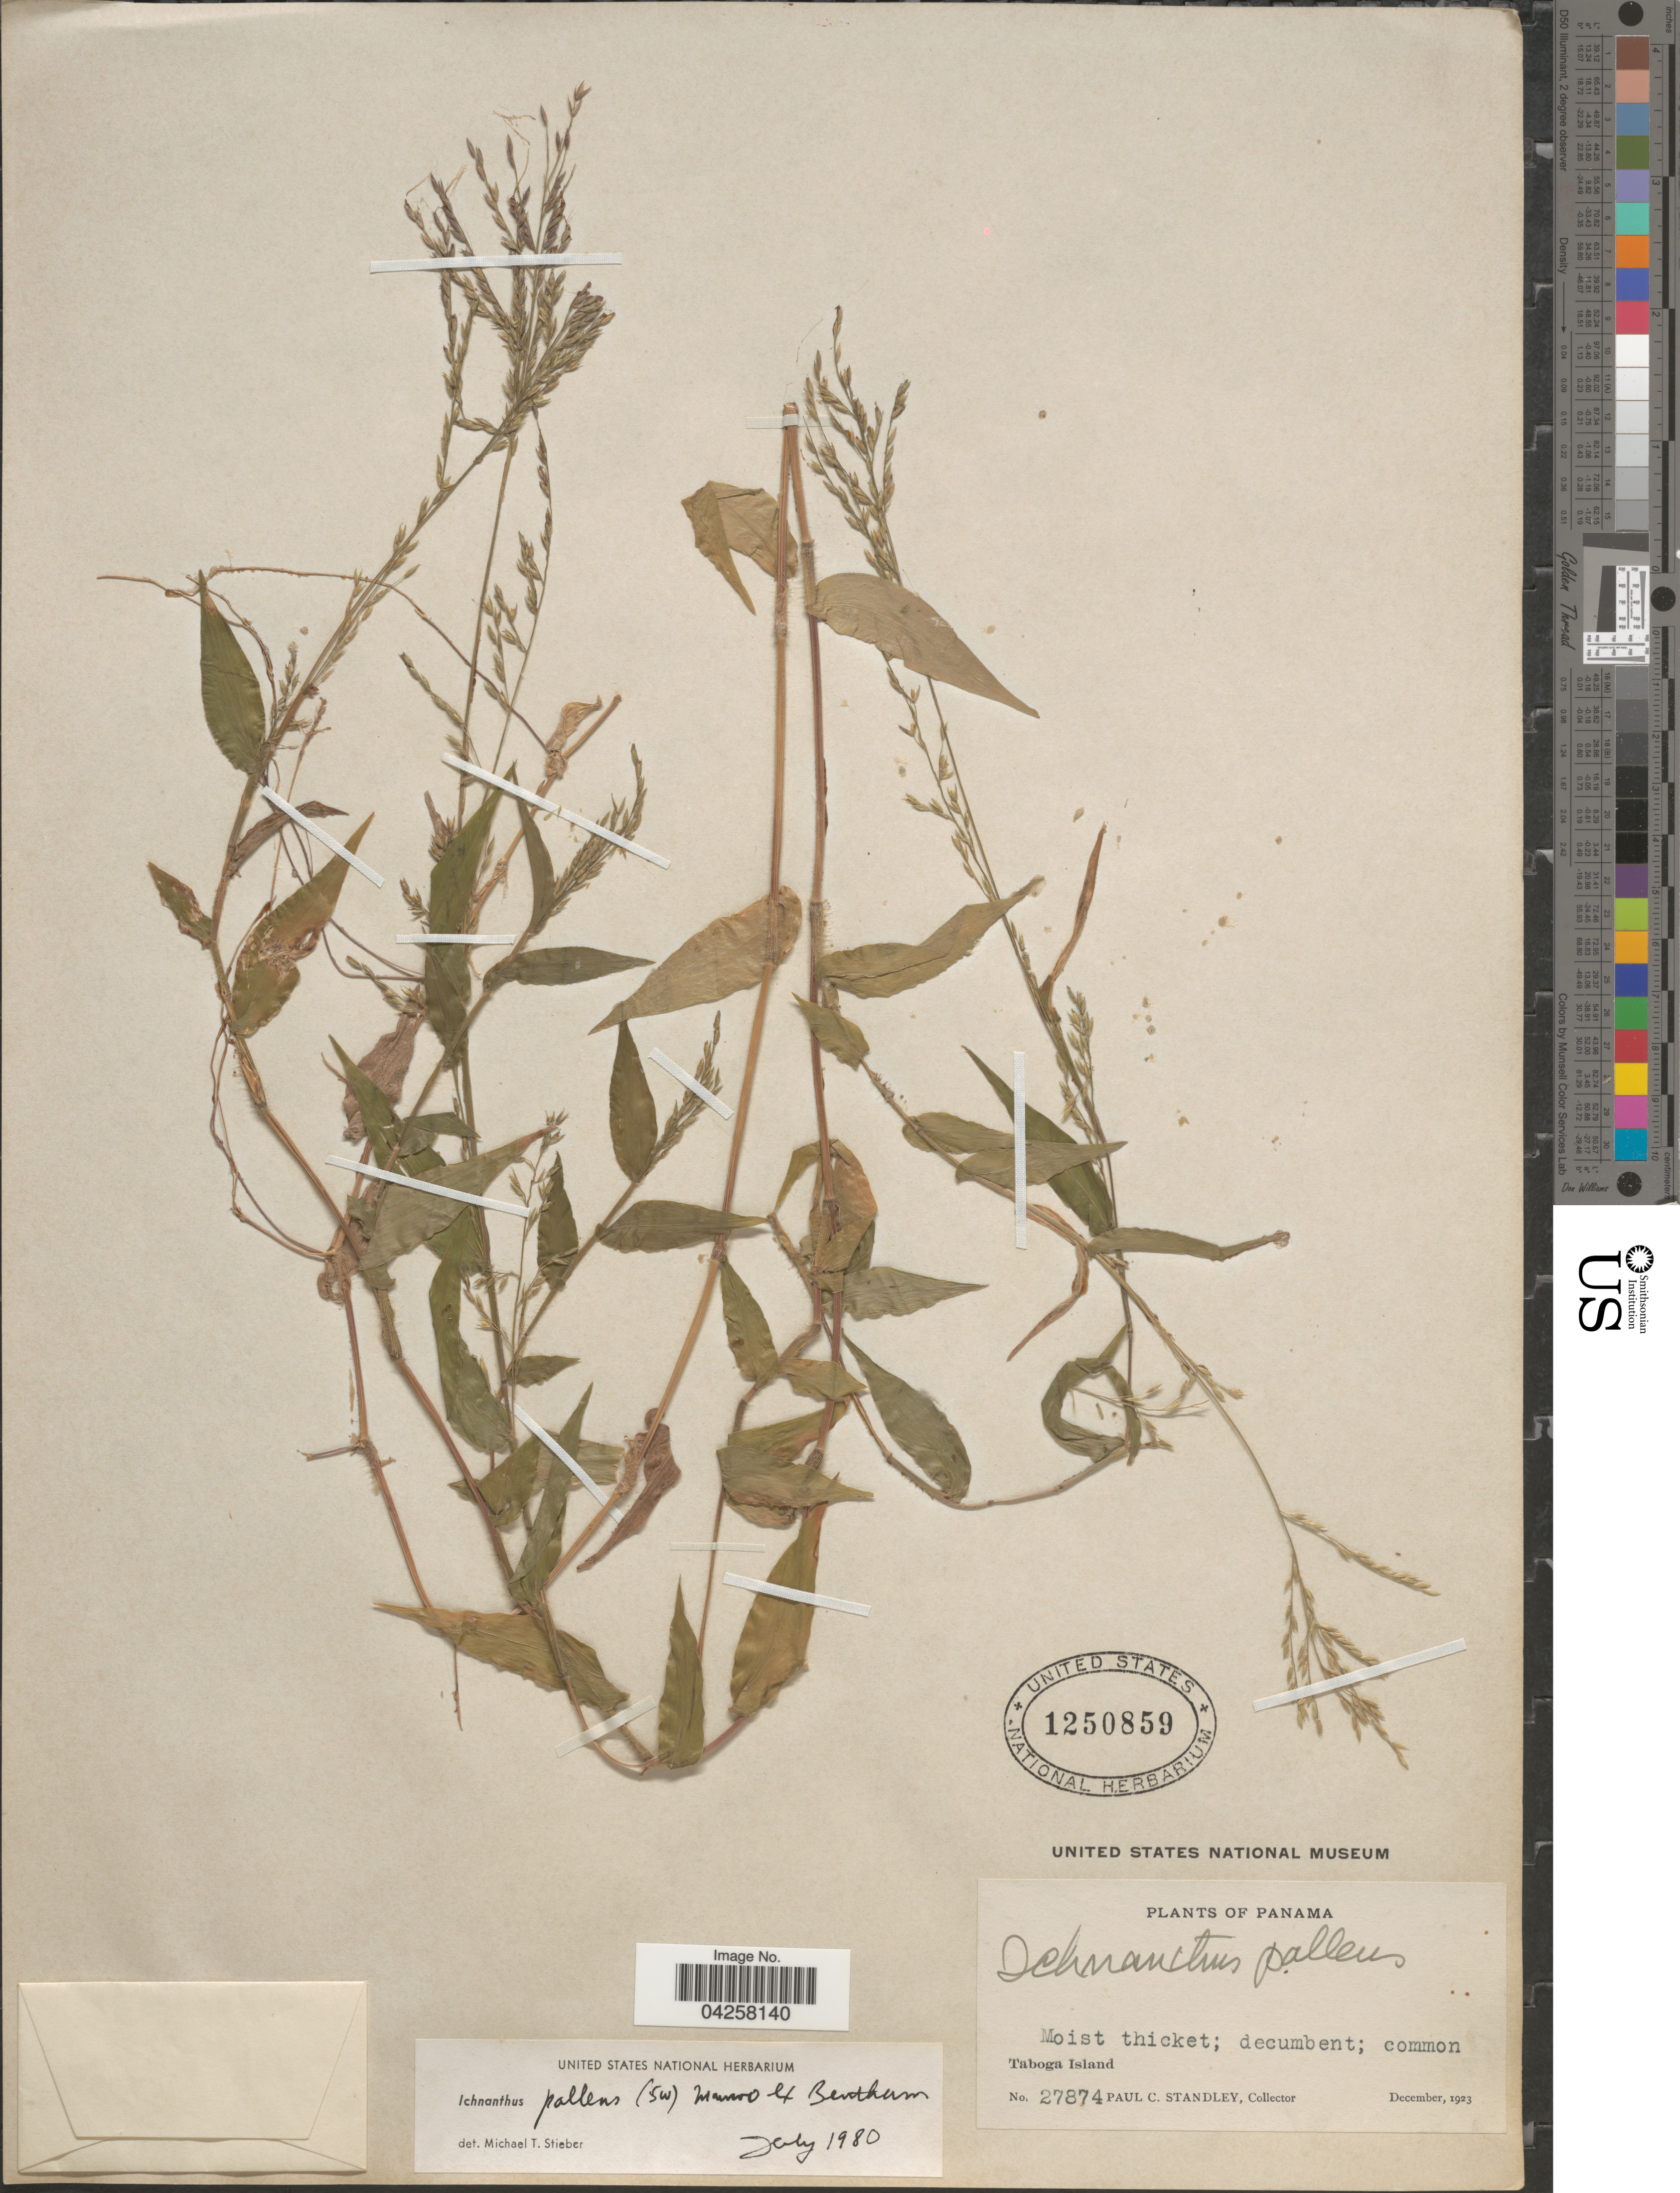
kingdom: Plantae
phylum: Tracheophyta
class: Liliopsida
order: Poales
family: Poaceae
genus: Ichnanthus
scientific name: Ichnanthus pallens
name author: (Sw.) Munro ex Benth.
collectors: P. C. Standley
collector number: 27874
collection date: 1923-12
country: Panama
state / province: Panamá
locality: Taboga Island.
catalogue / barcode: US 1250859